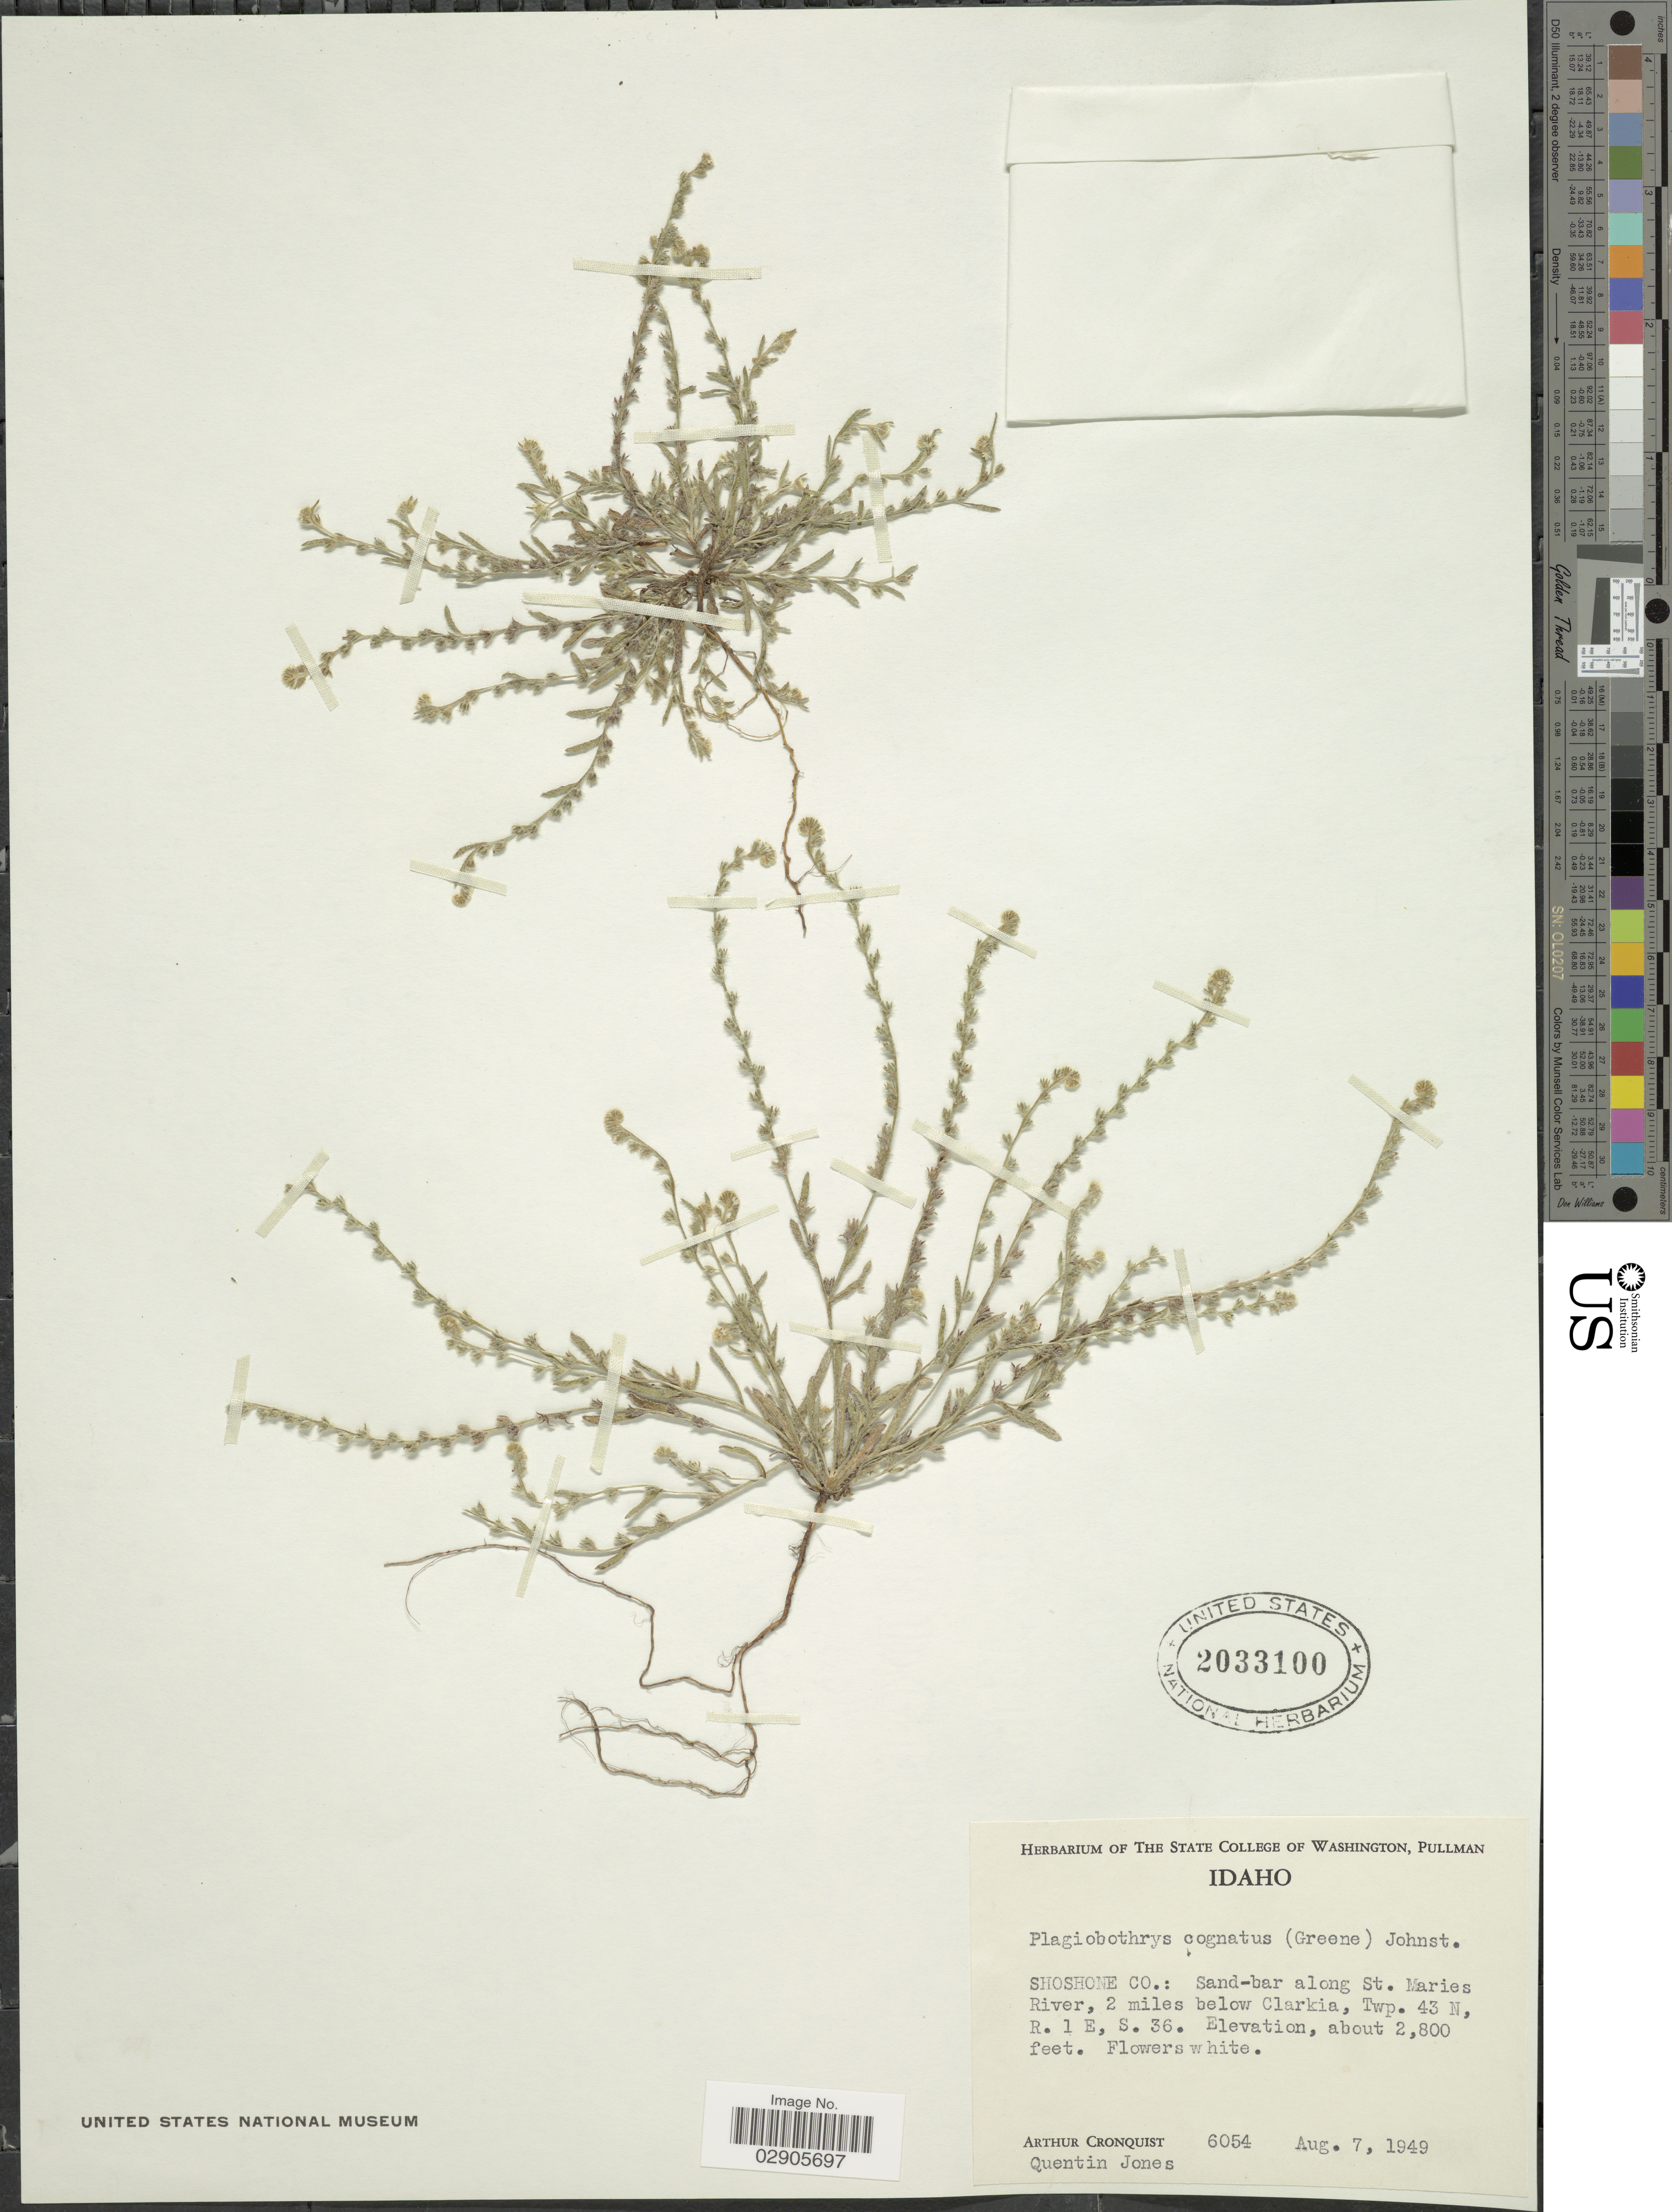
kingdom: Plantae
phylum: Tracheophyta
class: Magnoliopsida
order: Boraginales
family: Boraginaceae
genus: Plagiobothrys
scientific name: Plagiobothrys cognatus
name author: (Greene) I.M. Johnst.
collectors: A. J. Cronquist & Q. Jones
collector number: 6054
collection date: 1949-08-07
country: United States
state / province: Idaho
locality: Shoshone Co.: Sand-bar along St. Maries River, 2 miles below Clarkia, Twp. 43 N, R. 1 E, S. 36.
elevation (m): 853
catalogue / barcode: US 2033100